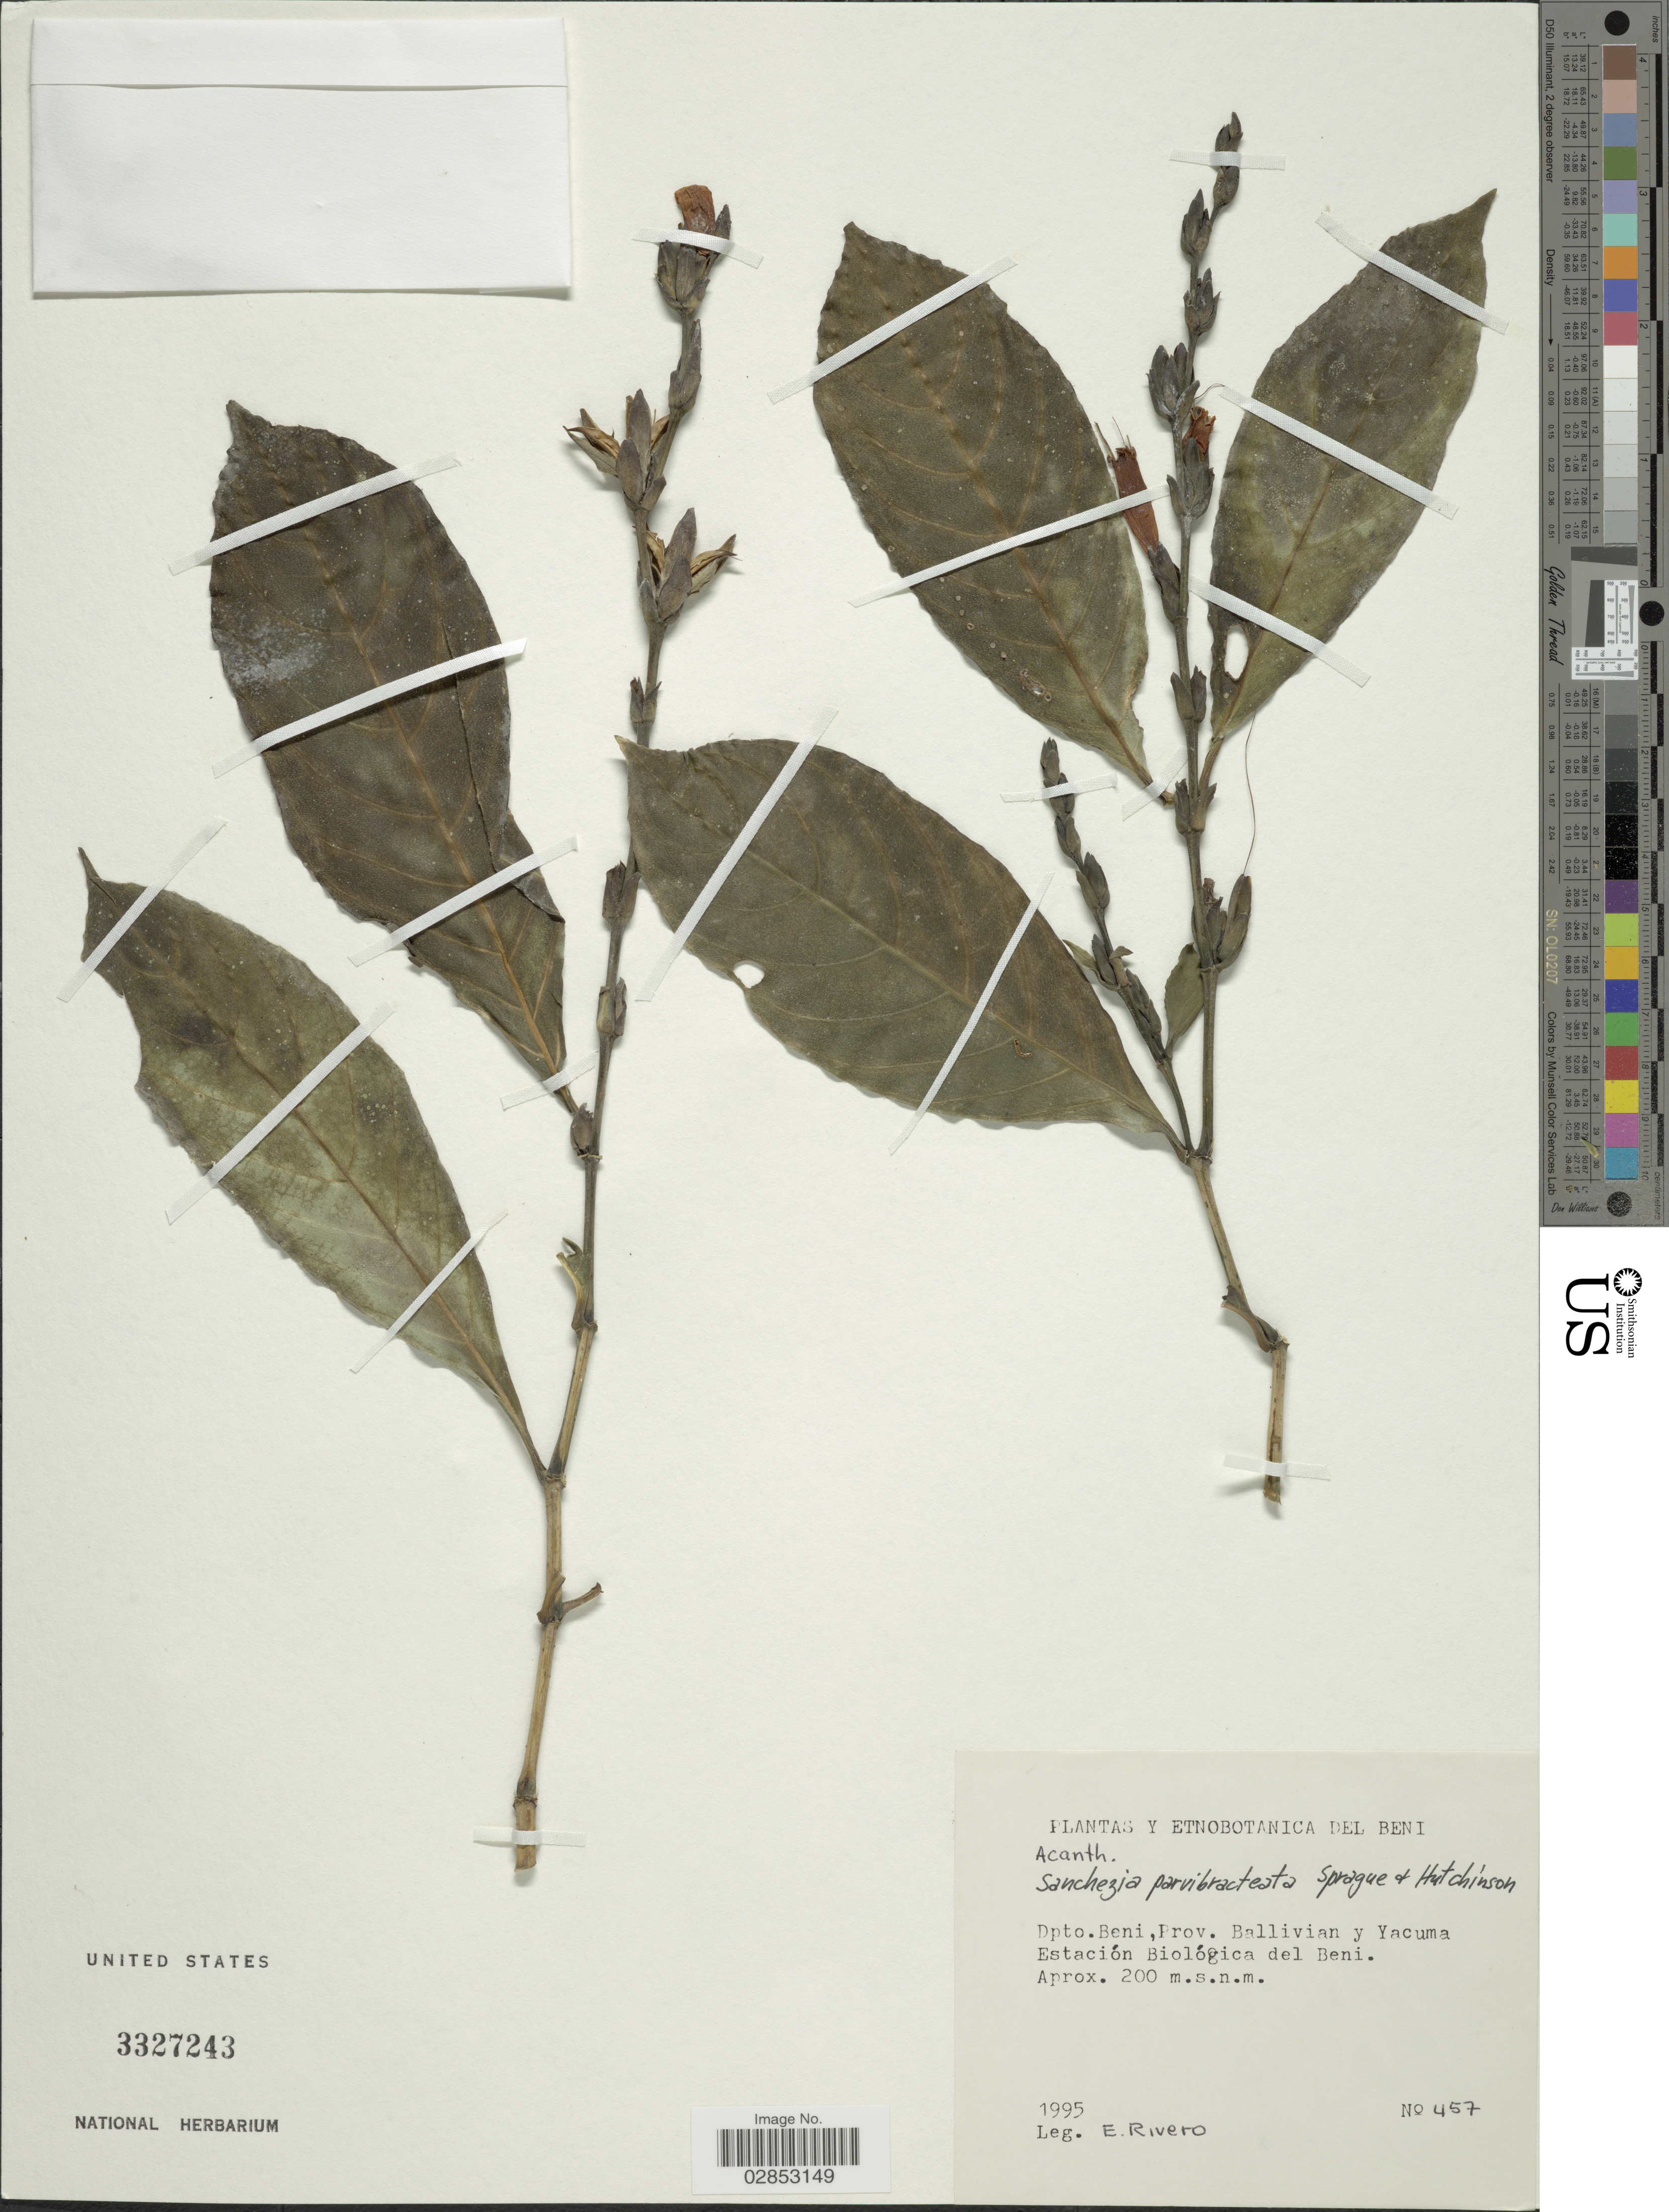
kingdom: Plantae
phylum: Tracheophyta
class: Magnoliopsida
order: Lamiales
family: Acanthaceae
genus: Sanchezia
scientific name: Sanchezia tigrina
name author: Leonard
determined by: Azevedo, Igor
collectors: E. Rivero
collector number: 457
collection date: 1995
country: Bolivia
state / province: Beni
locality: Dpto. Beni, Prov.: Ballivian y Yacuma, Estación Biológica del Beni.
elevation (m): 200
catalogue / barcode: US 3327243